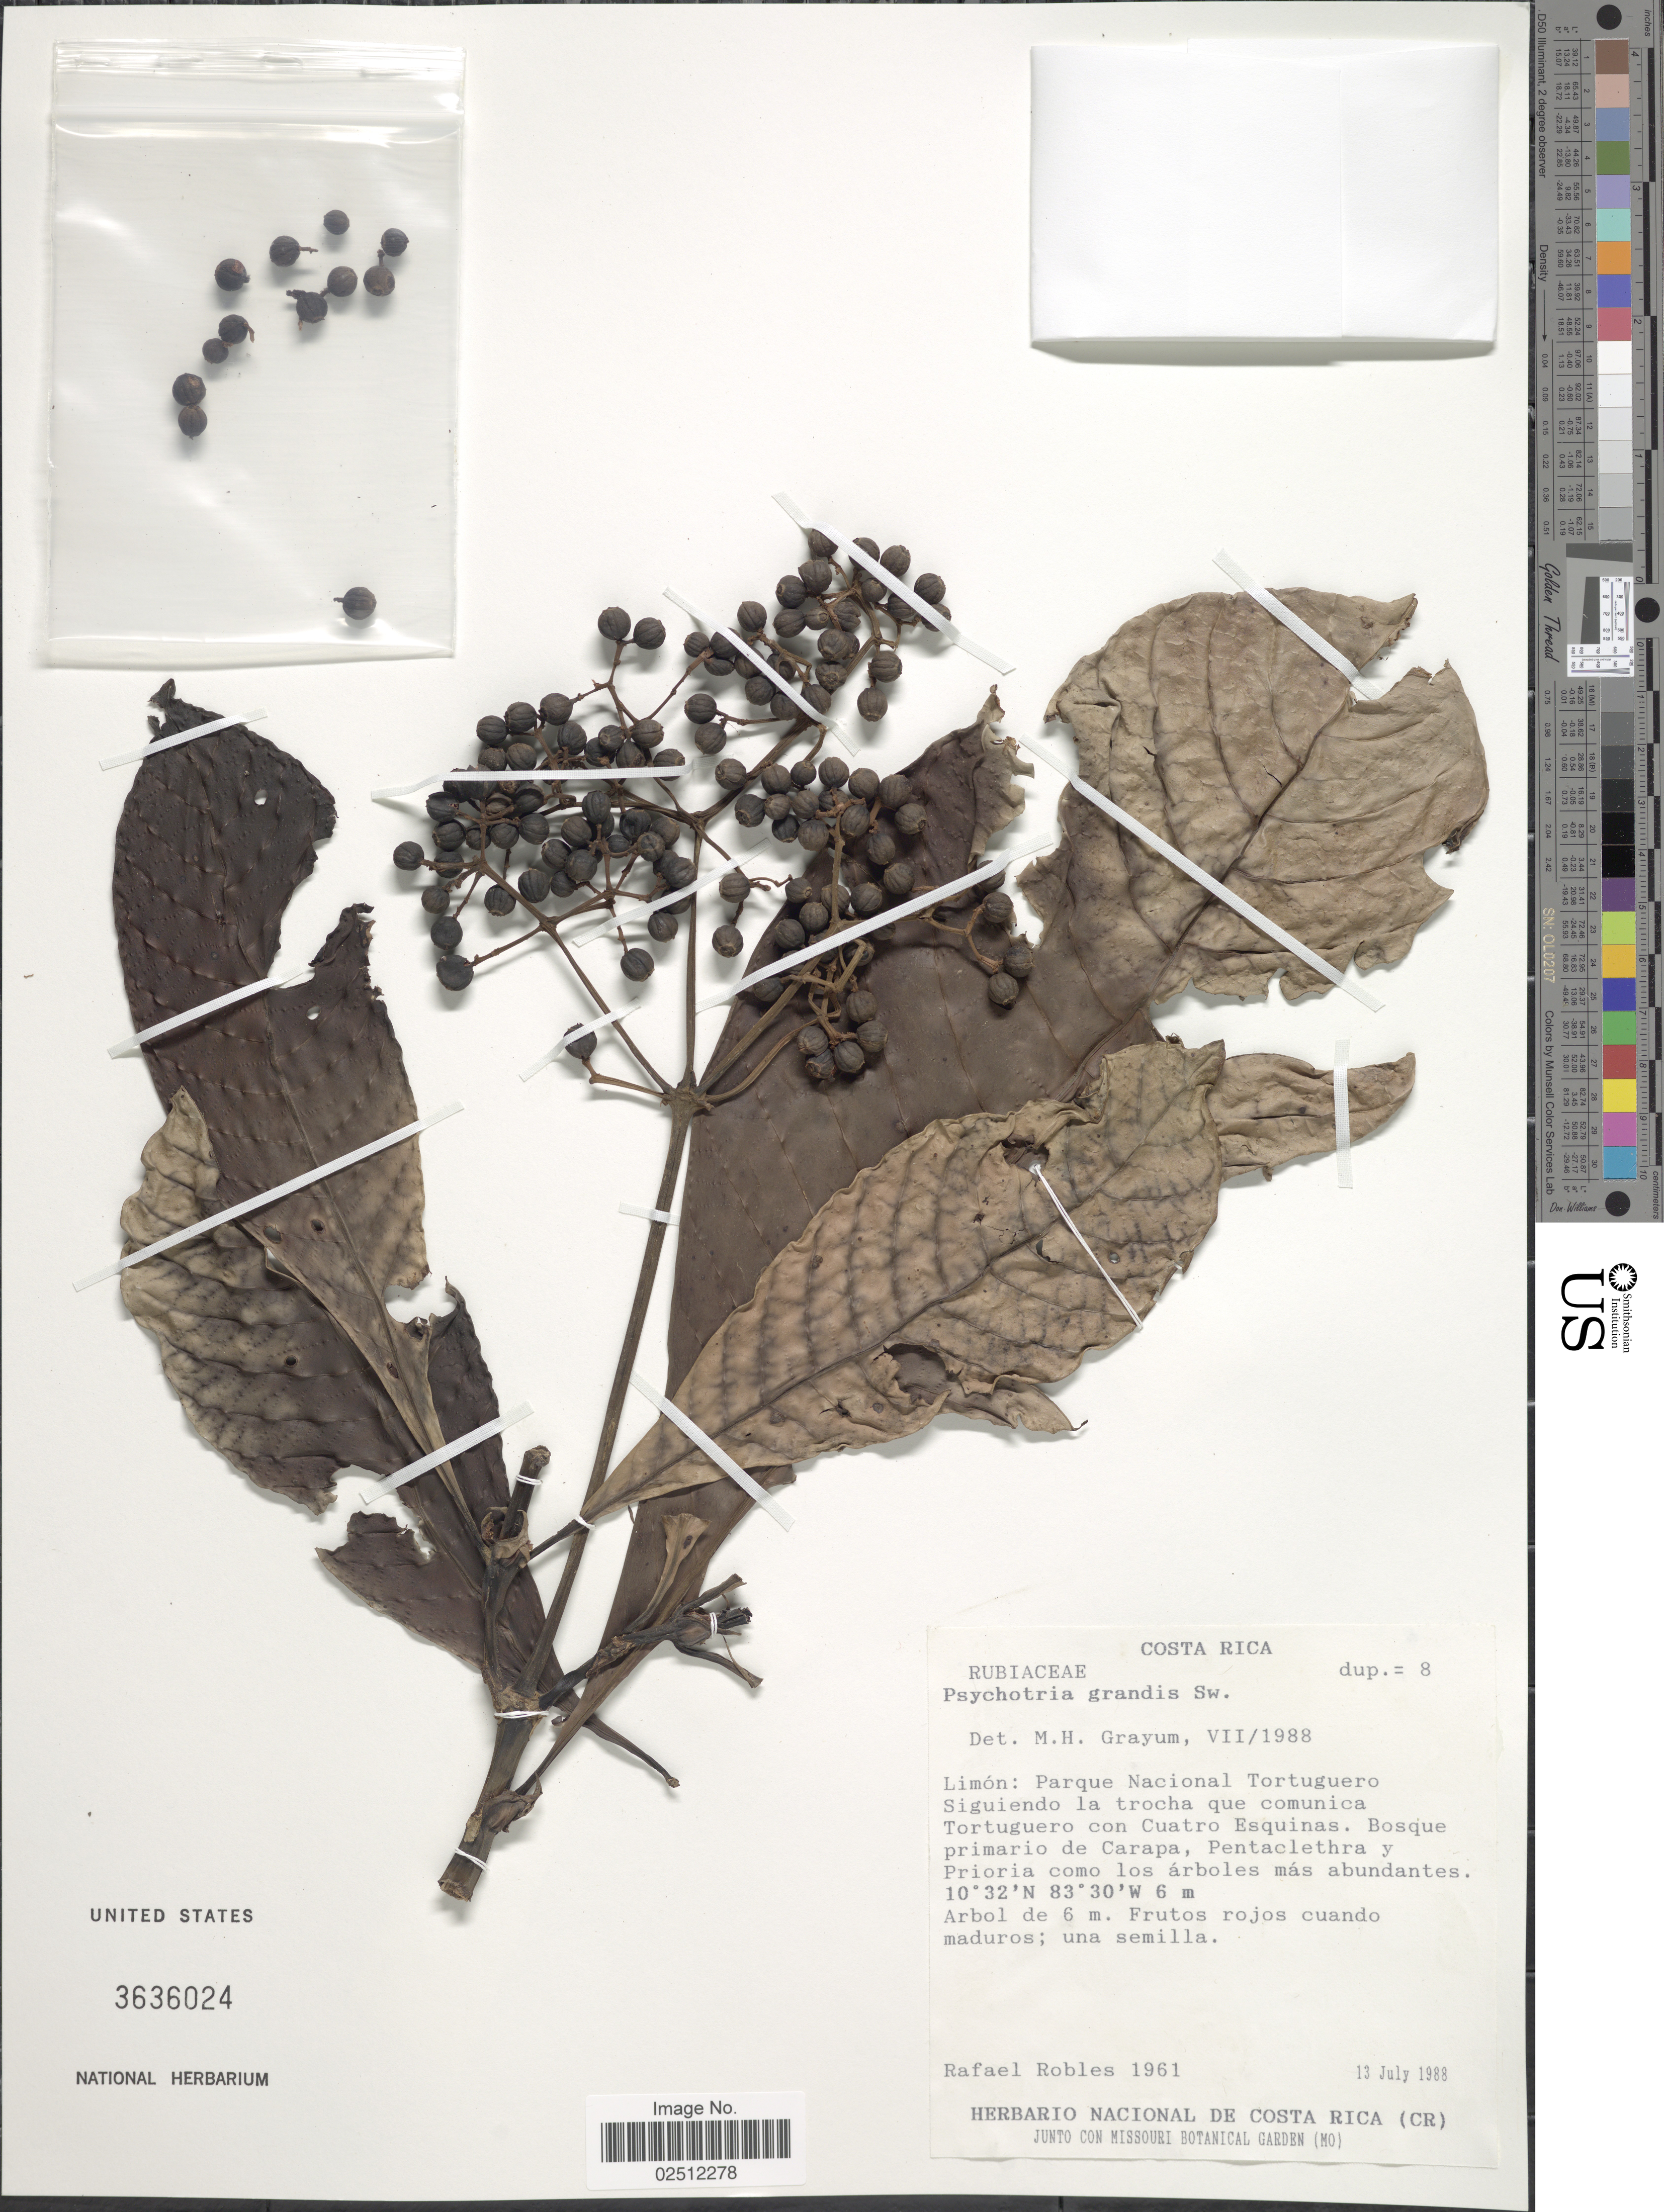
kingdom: Plantae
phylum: Tracheophyta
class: Magnoliopsida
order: Gentianales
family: Rubiaceae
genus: Psychotria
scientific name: Psychotria grandis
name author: Sw.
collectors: R. Robles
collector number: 1961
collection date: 1988-07-13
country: Costa Rica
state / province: Limón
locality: Parque Nacional Tortuguero Siguiendo la troch que comunica Tortuguero con Cuatro Esquinas. Bosque priamario de Carapa, Pentaclethra y Priora como los árboles más abundantes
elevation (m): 6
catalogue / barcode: US 3636024